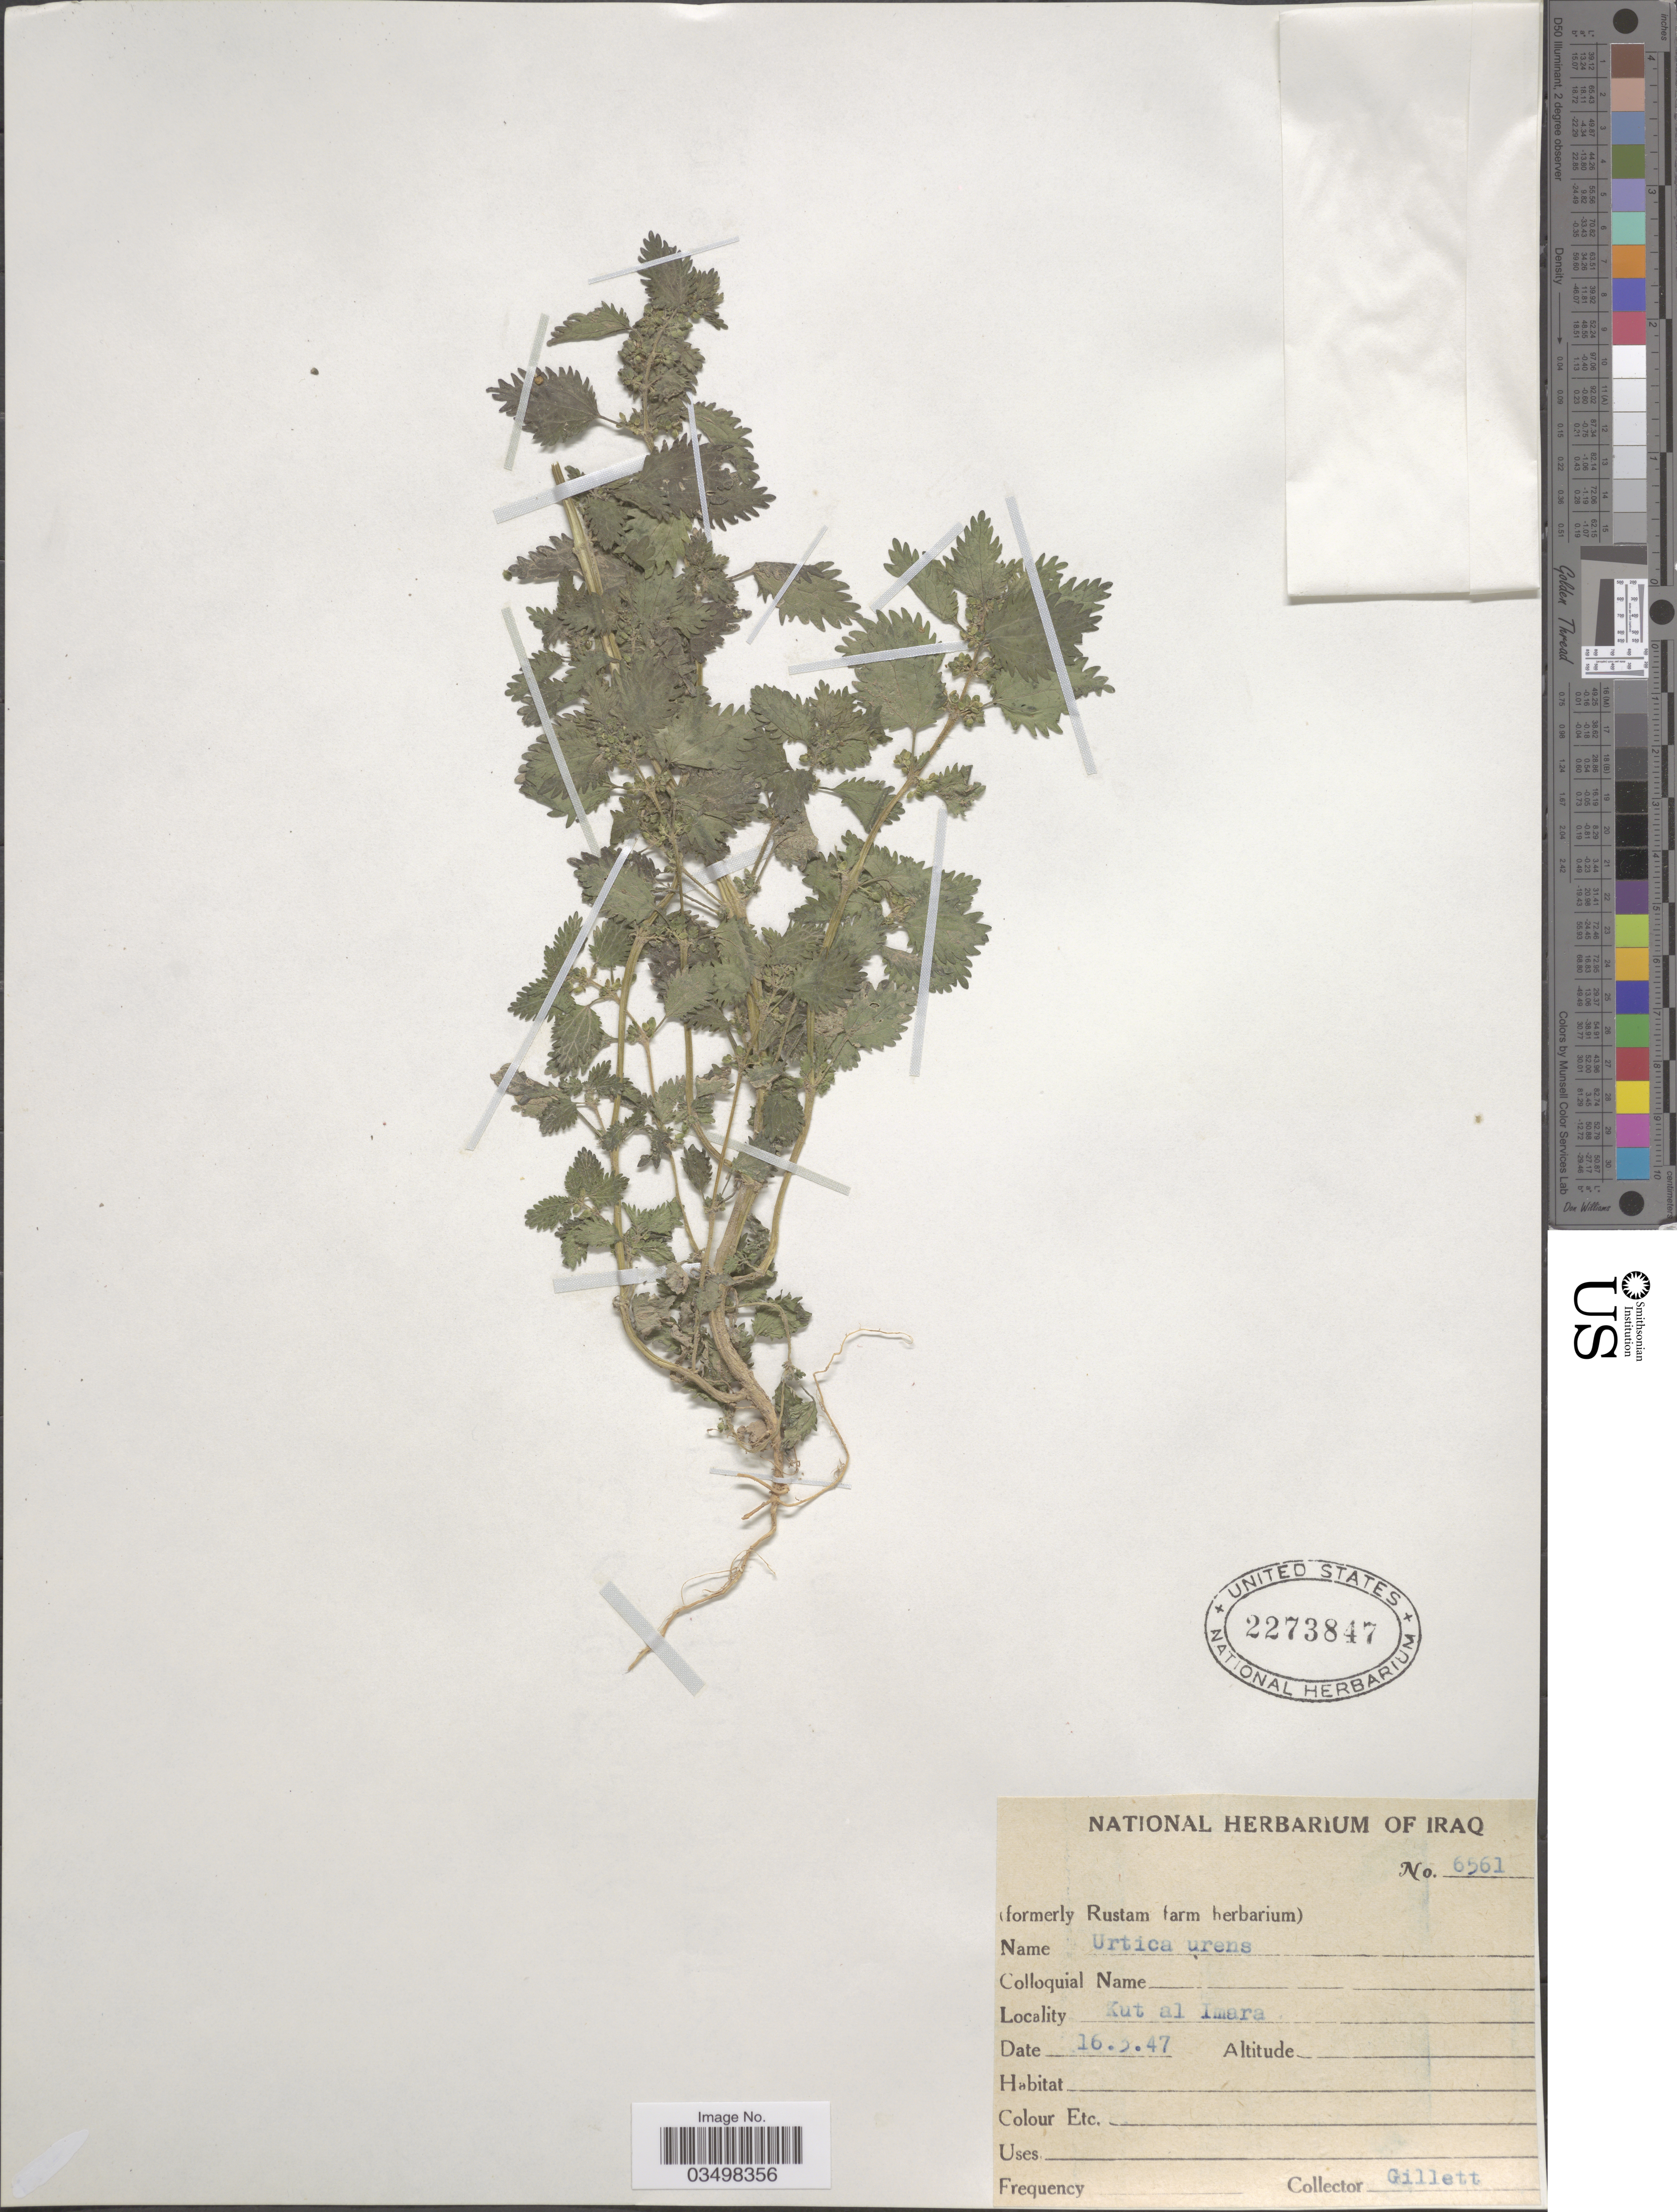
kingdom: Plantae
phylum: Tracheophyta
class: Magnoliopsida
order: Rosales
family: Urticaceae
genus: Urtica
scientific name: Urtica urens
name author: L.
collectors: Gillett, --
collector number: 6561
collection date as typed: Transcribed d/m/y: 16/3/47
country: Iraq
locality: Kut al Imara.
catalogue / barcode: US 2273847